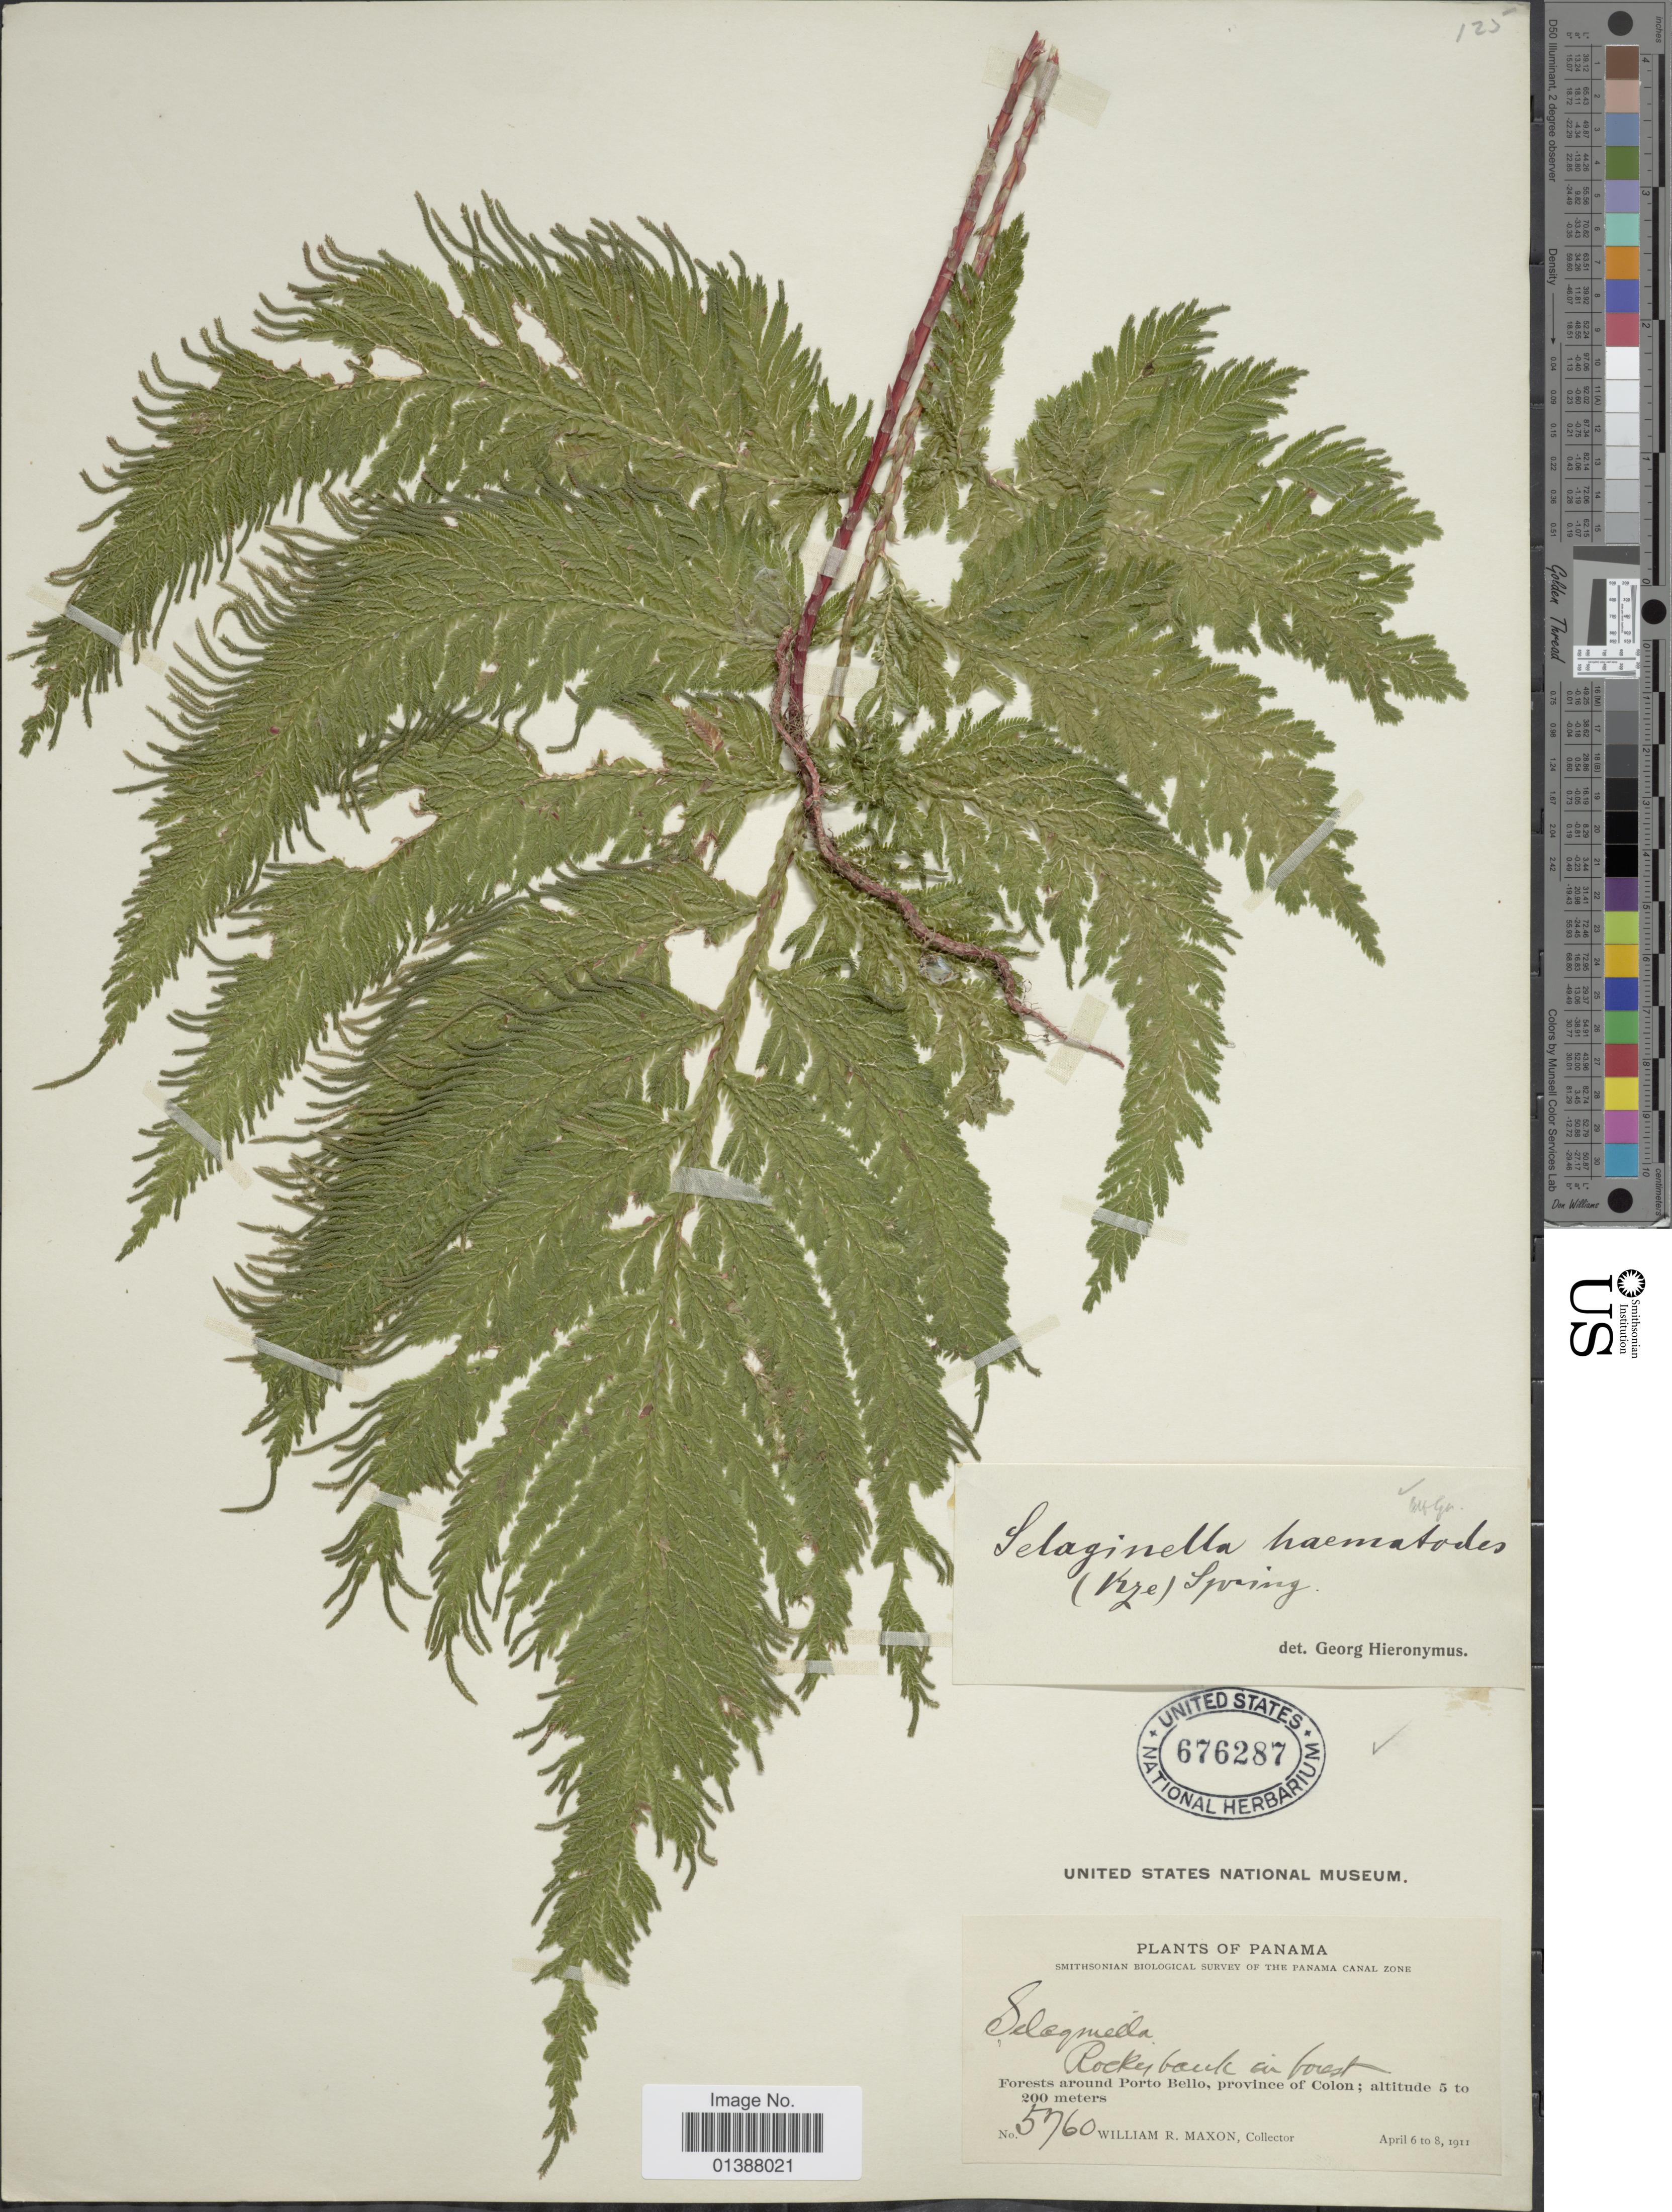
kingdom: Plantae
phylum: Tracheophyta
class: Lycopodiopsida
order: Selaginellales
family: Selaginellaceae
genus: Selaginella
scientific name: Selaginella haematodes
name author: (Kunze) Spring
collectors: W. R. Maxon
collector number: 5760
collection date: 1911-04-06/1911-04-08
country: Panama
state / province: Colón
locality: Forest around Porto Bello, province of Colon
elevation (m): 5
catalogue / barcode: US 676287